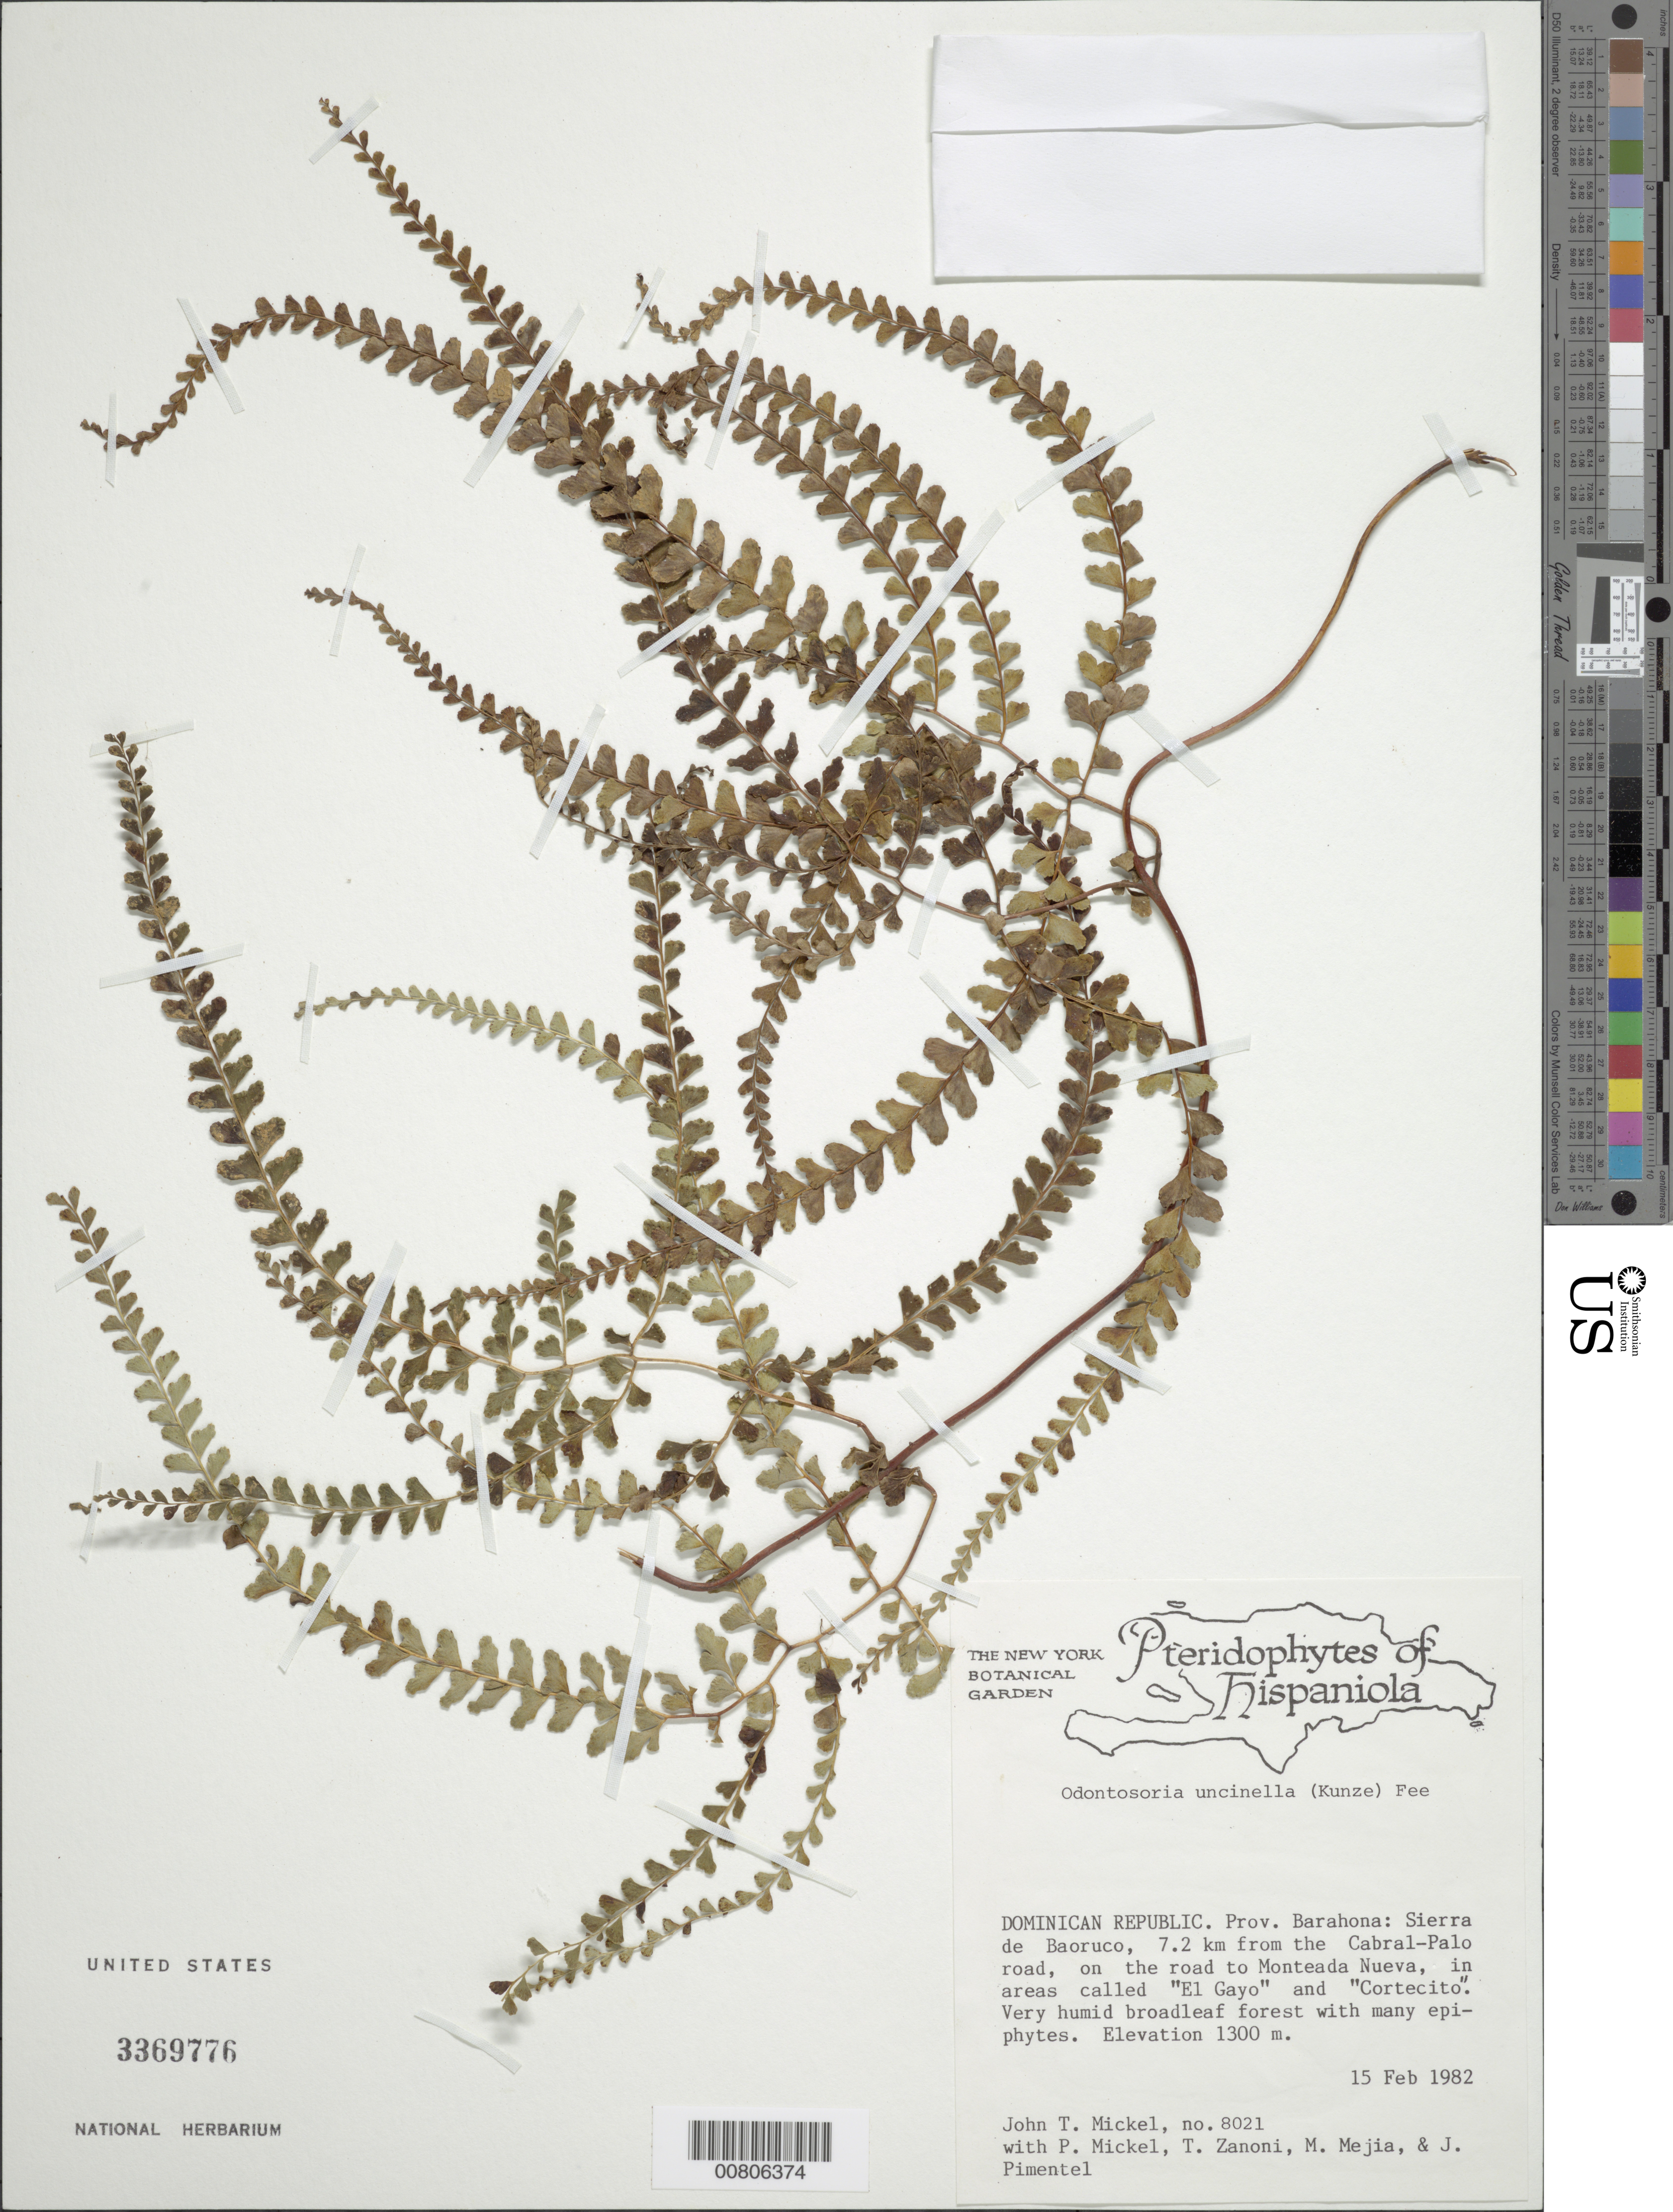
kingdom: Plantae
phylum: Tracheophyta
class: Polypodiopsida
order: Polypodiales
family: Lindsaeaceae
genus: Odontosoria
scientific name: Odontosoria scandens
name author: (Desv.) C. Chr.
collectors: J. T. Mickel, P. Mickel, T. A. Zanoni, M. Mejia & J. Pimentel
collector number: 8021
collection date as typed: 15 Feb 1982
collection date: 1982-02-15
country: Dominican Republic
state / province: Barahona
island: Hispaniola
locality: Sierra de Baoruco, 7.2 km from Cabral-Palo road, on road to Monteada Nueva, area called "El Gayo" and "Cortecito"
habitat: Very humid broadleaf forest with many epiphytes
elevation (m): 1300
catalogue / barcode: US 3369776